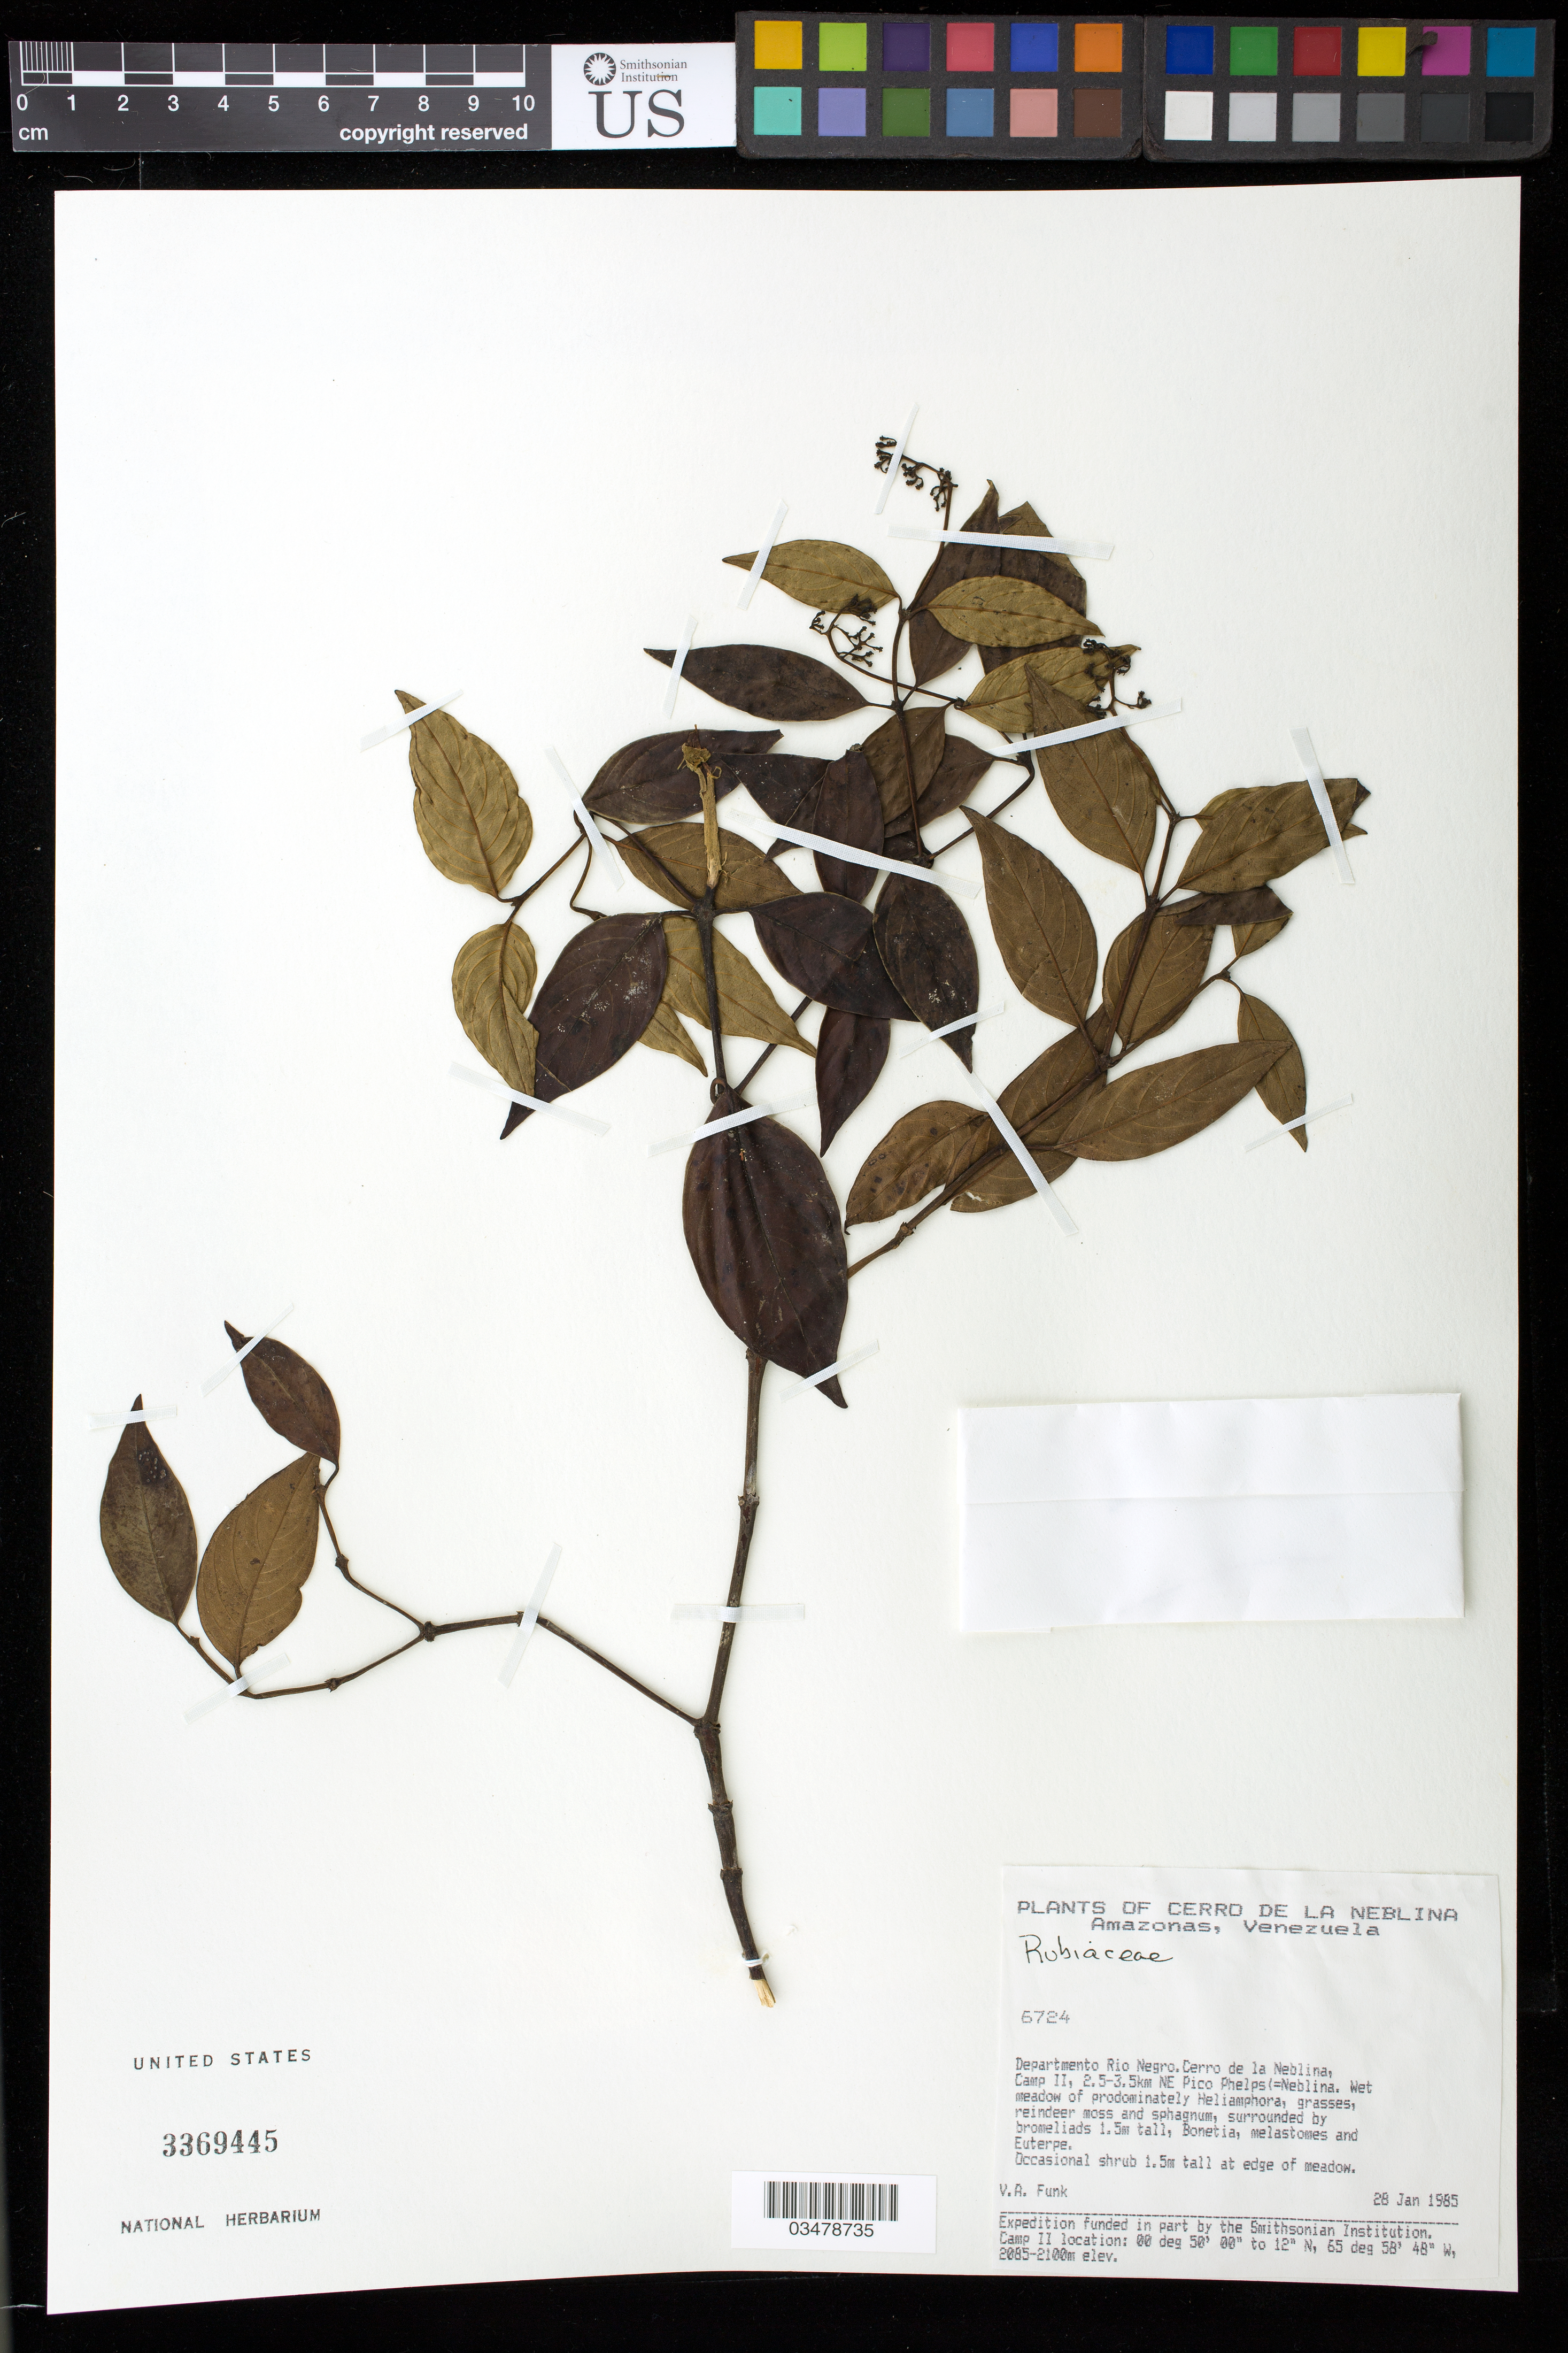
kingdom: Plantae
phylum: Tracheophyta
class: Magnoliopsida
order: Gentianales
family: Rubiaceae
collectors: V. Funk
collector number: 6724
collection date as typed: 28-Jan-85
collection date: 1985-01-28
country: Venezuela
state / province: Amazonas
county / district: Río Negro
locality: Cerro de la Neblina, Camp II 2.5-3.5 km NE Pico Phelps (=Neblina)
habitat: Wet meadow of predominately Heliamphora, grasses, reindeer moss and sphagnum, surrounded by bromeliads 1.5 m tall, Bonnetia, melastomes and Euterpe.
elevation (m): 2085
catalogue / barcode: US 3369445